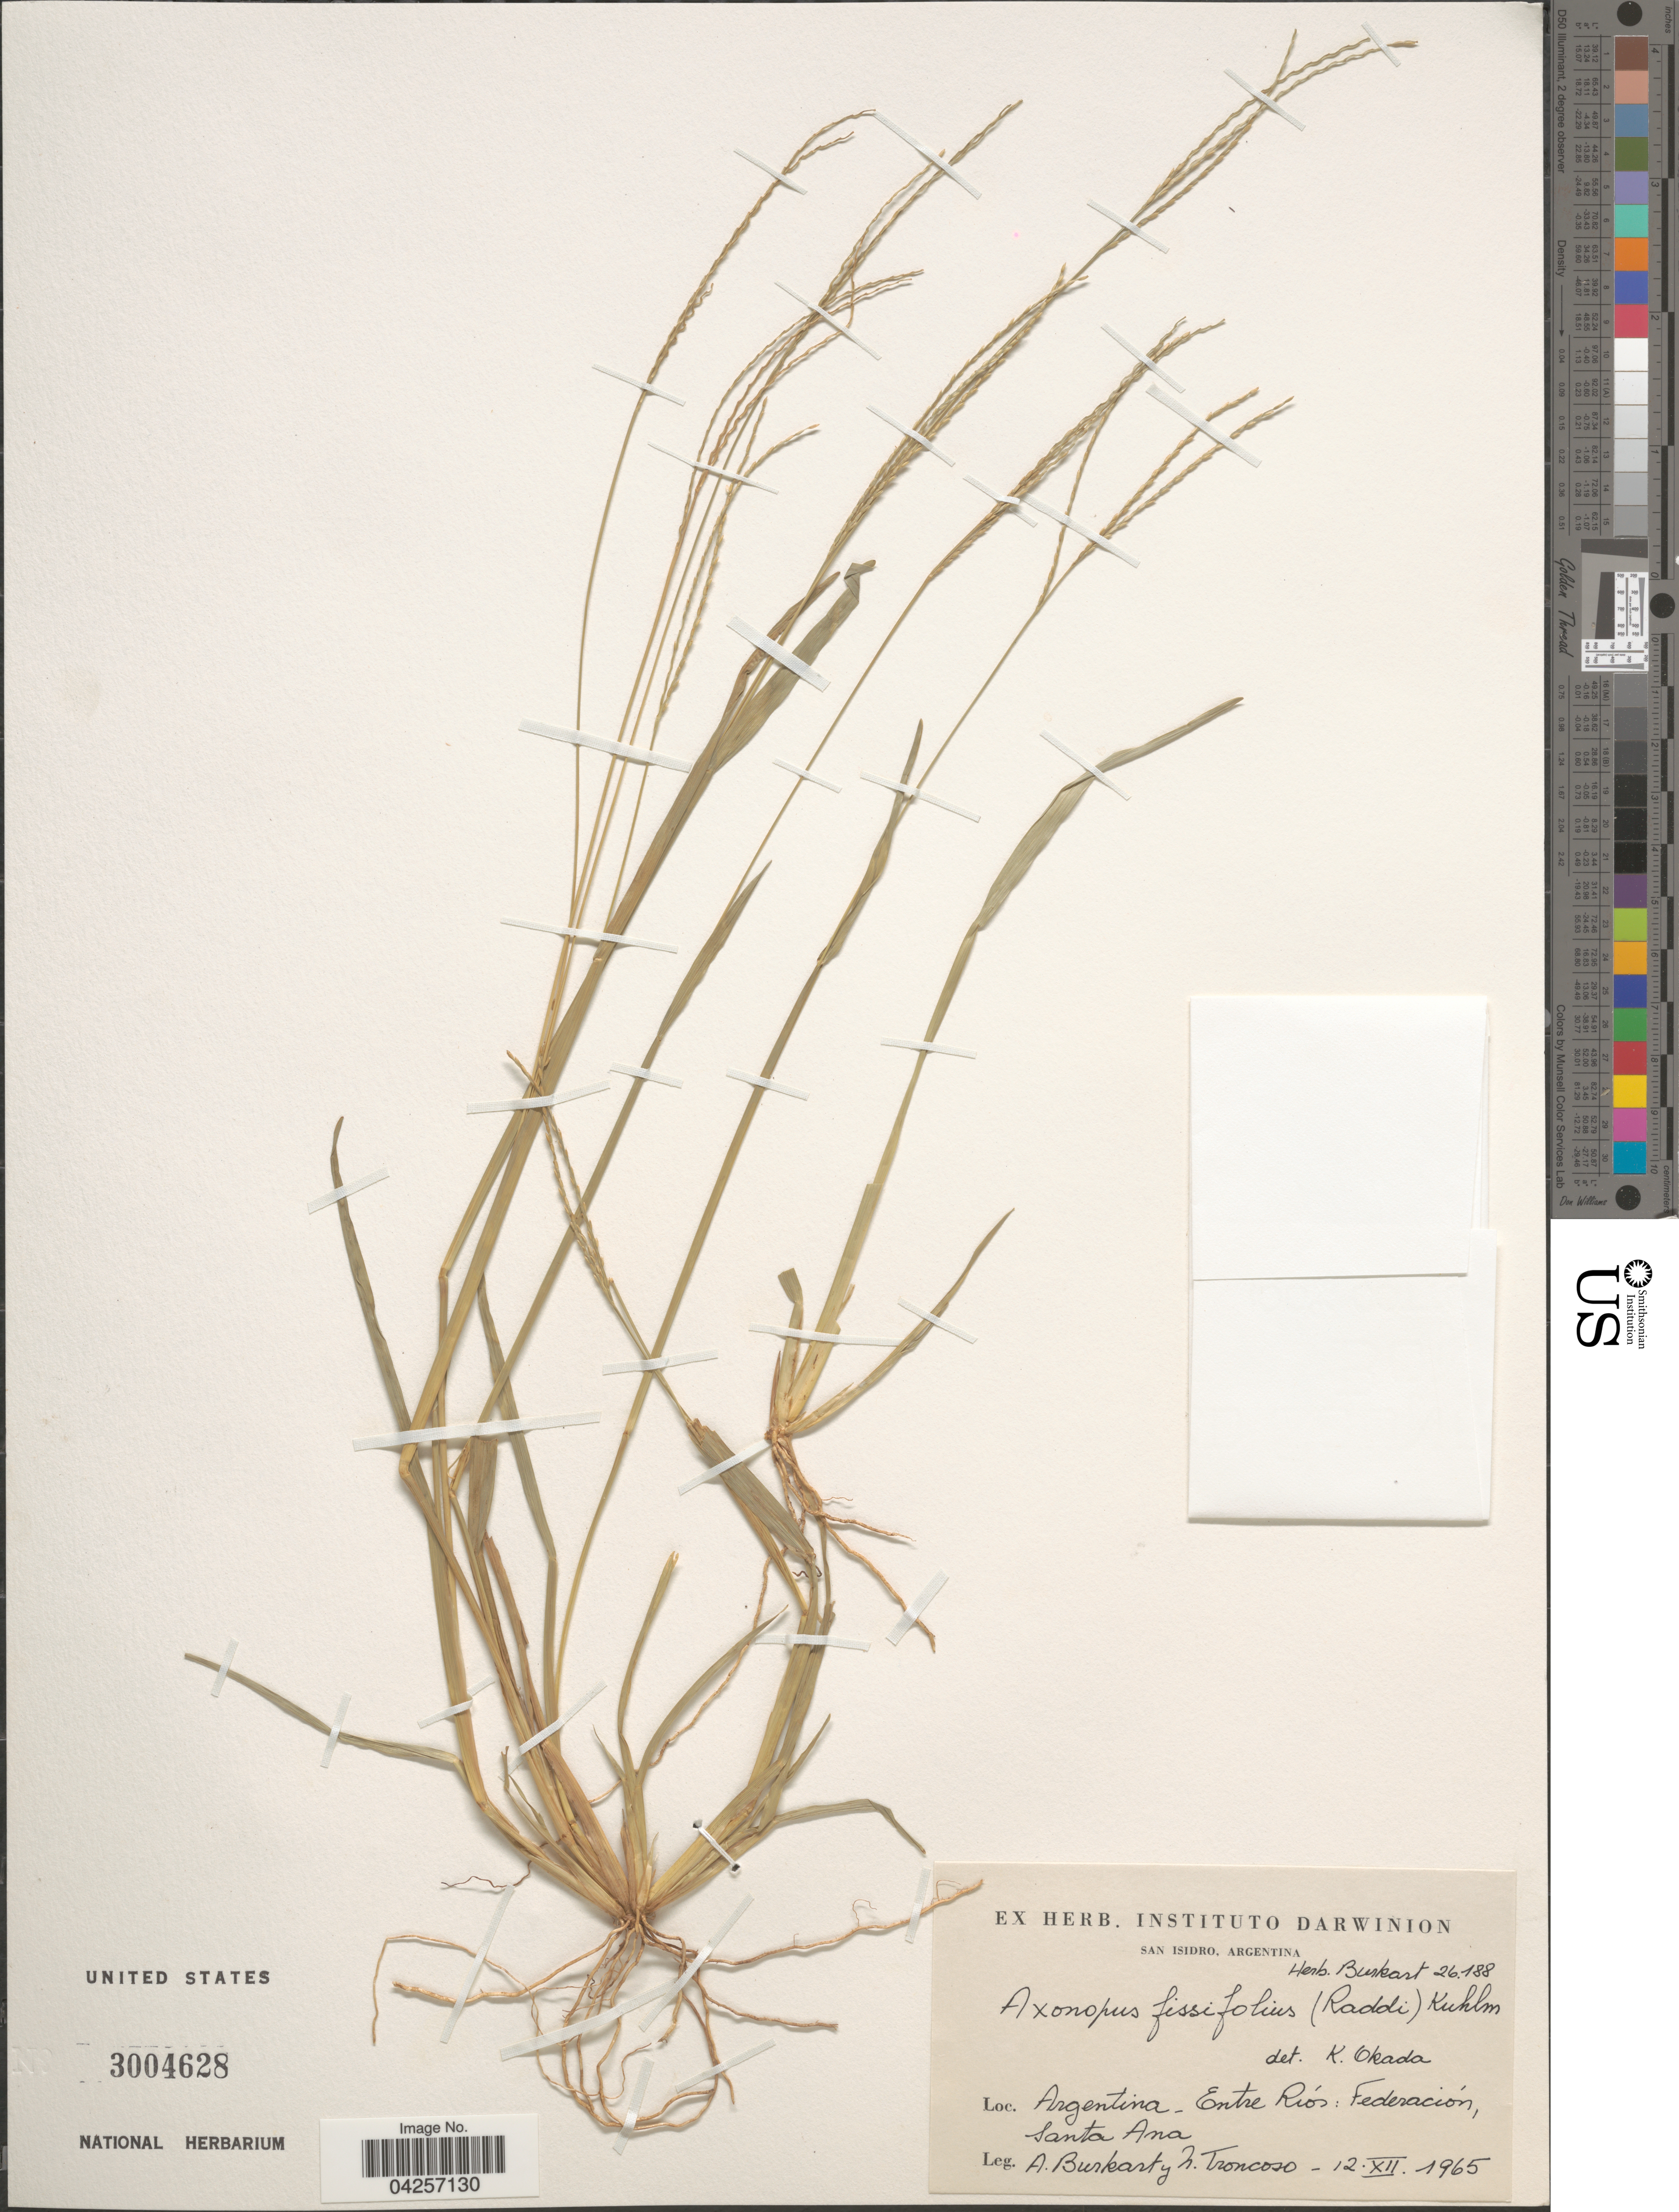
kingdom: Plantae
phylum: Tracheophyta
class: Liliopsida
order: Poales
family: Poaceae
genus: Axonopus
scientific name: Axonopus fissifolius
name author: (Raddi) Kuhlm.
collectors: A. E. Burkart & N. Troncoso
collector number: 26188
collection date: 1965-12-12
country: Argentina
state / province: Entre Rios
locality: Federación, Santa Ana.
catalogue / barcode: US 3004628